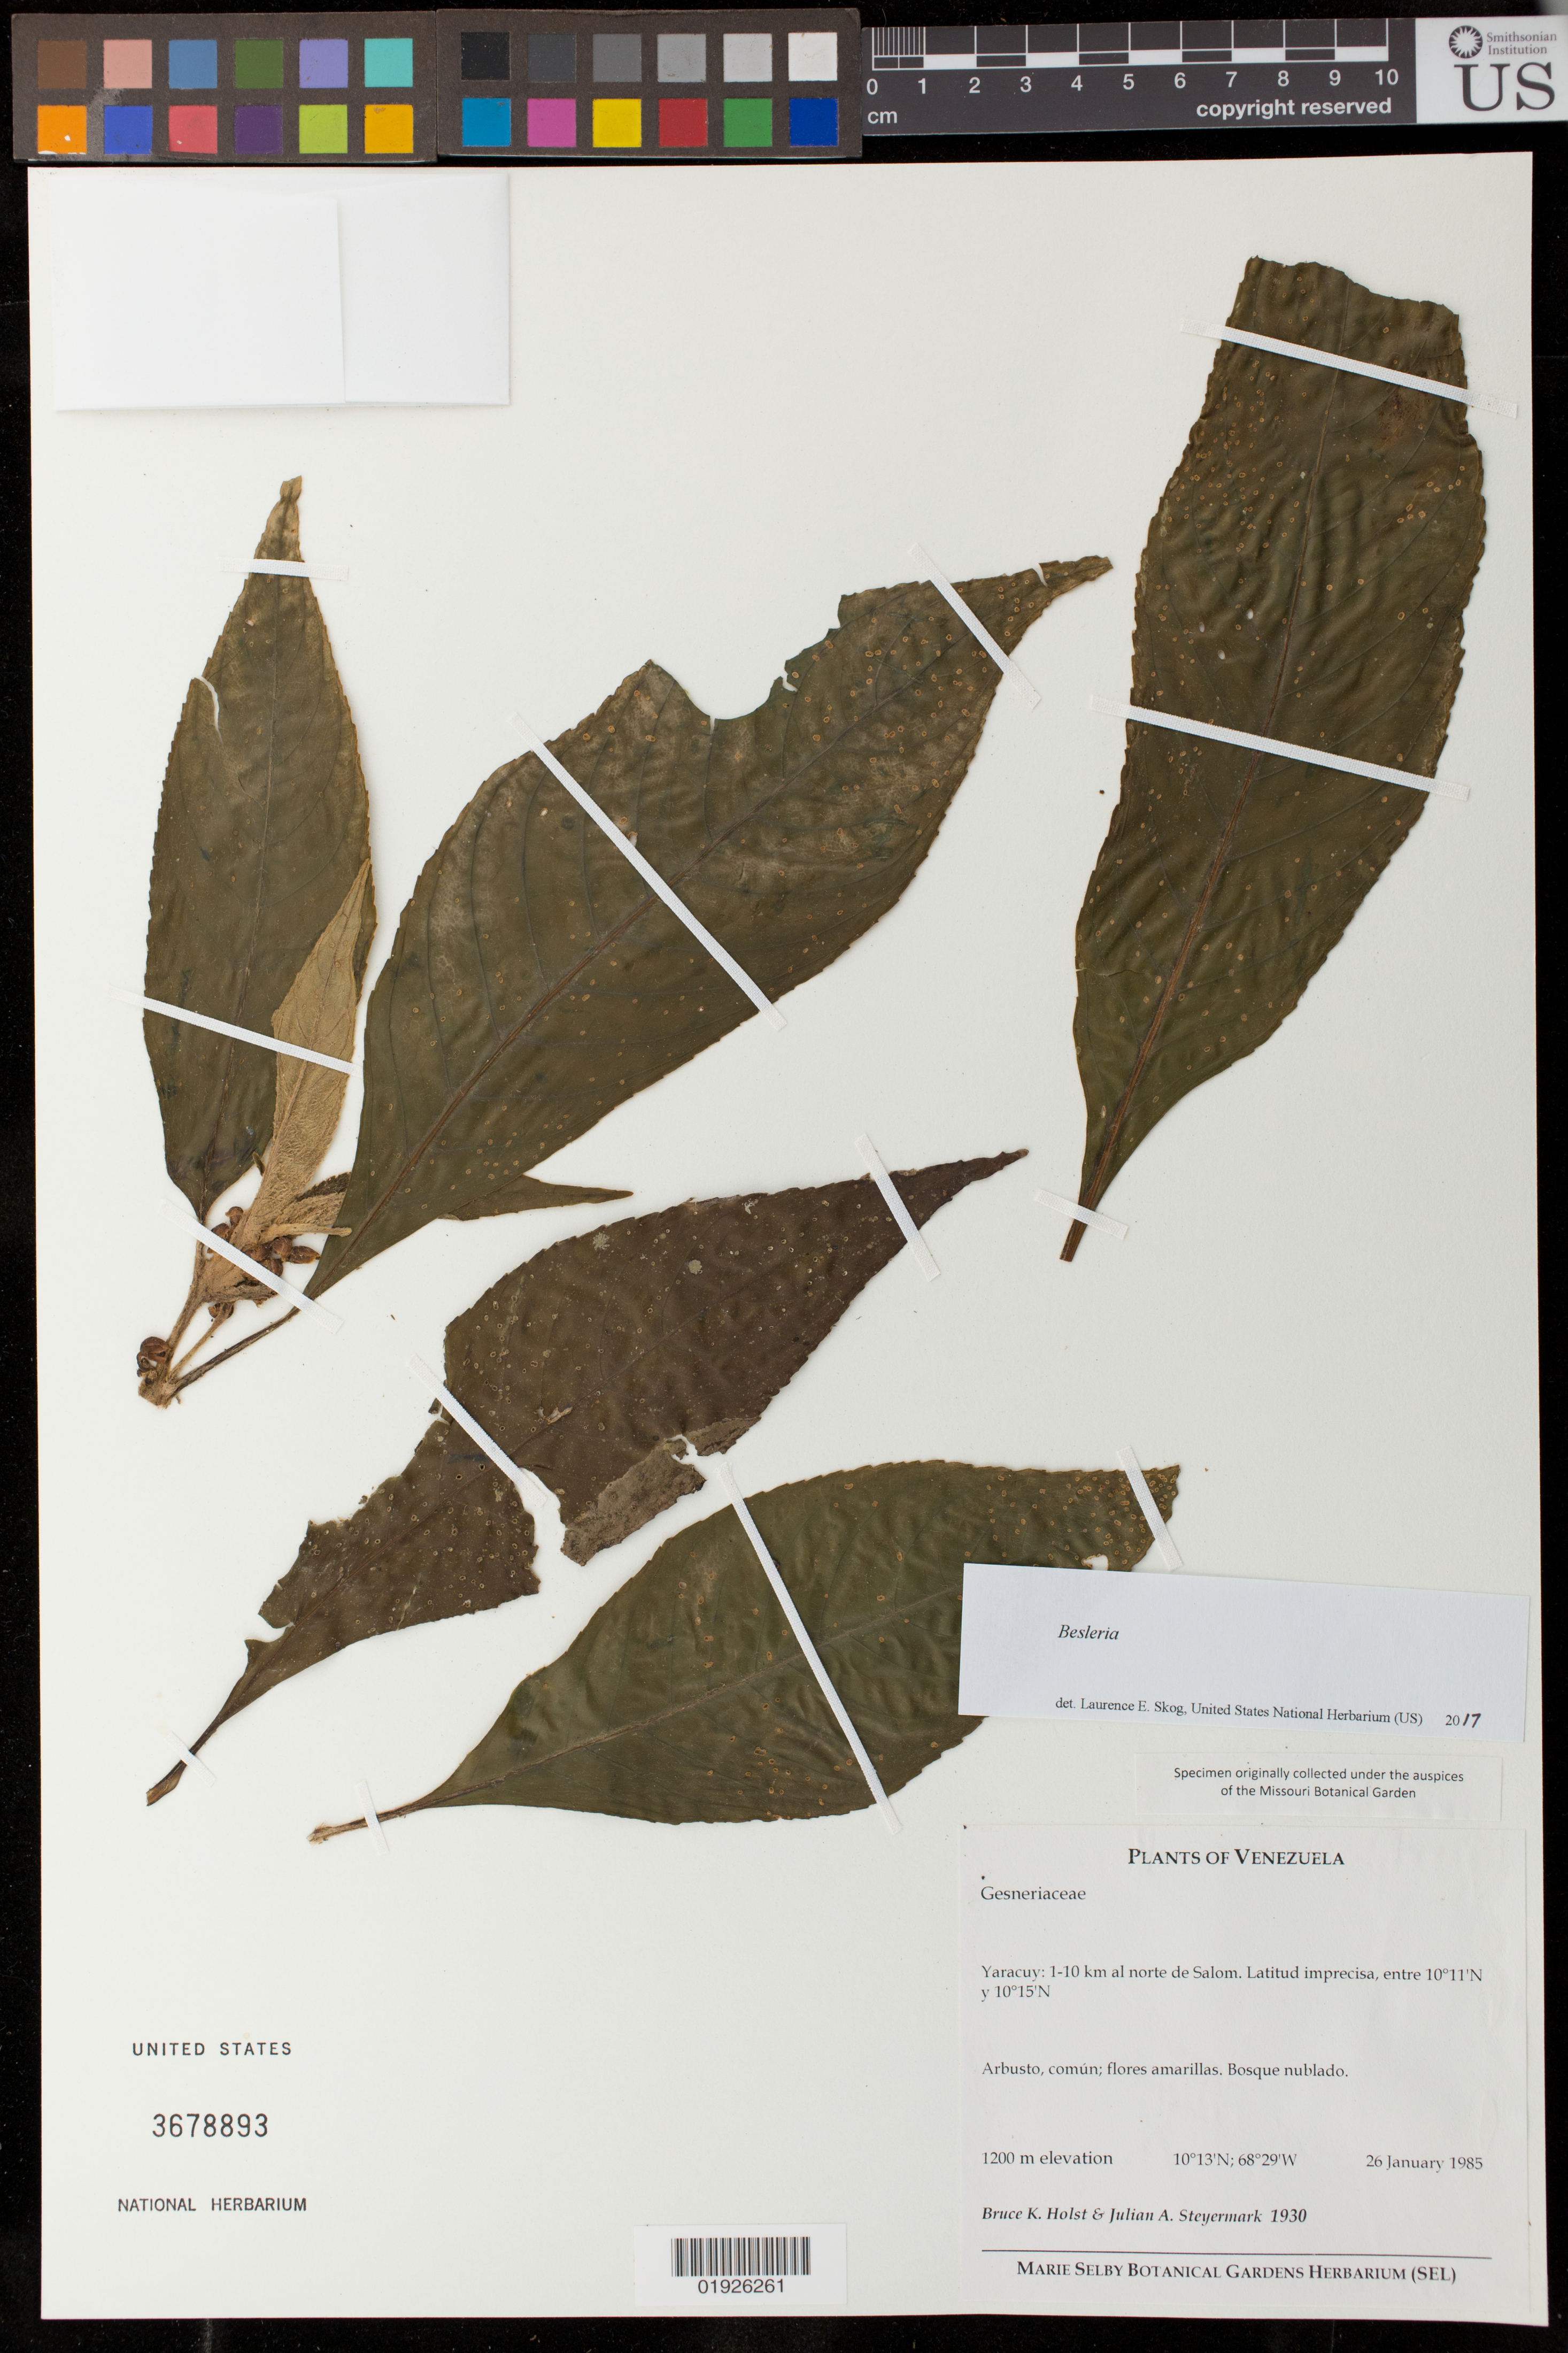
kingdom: Plantae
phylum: Tracheophyta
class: Magnoliopsida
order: Lamiales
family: Gesneriaceae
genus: Besleria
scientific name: Besleria sp.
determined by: Skog, Laurence E.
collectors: B. Holst & J. Steyermark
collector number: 1930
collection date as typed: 26 January 1985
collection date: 1985-01-26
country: Venezuela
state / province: Yaracuy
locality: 1-10 km al norte de Salom.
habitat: Bosque nublado.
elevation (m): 1200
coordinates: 10 13 N, 68 29 W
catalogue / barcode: US 3678893